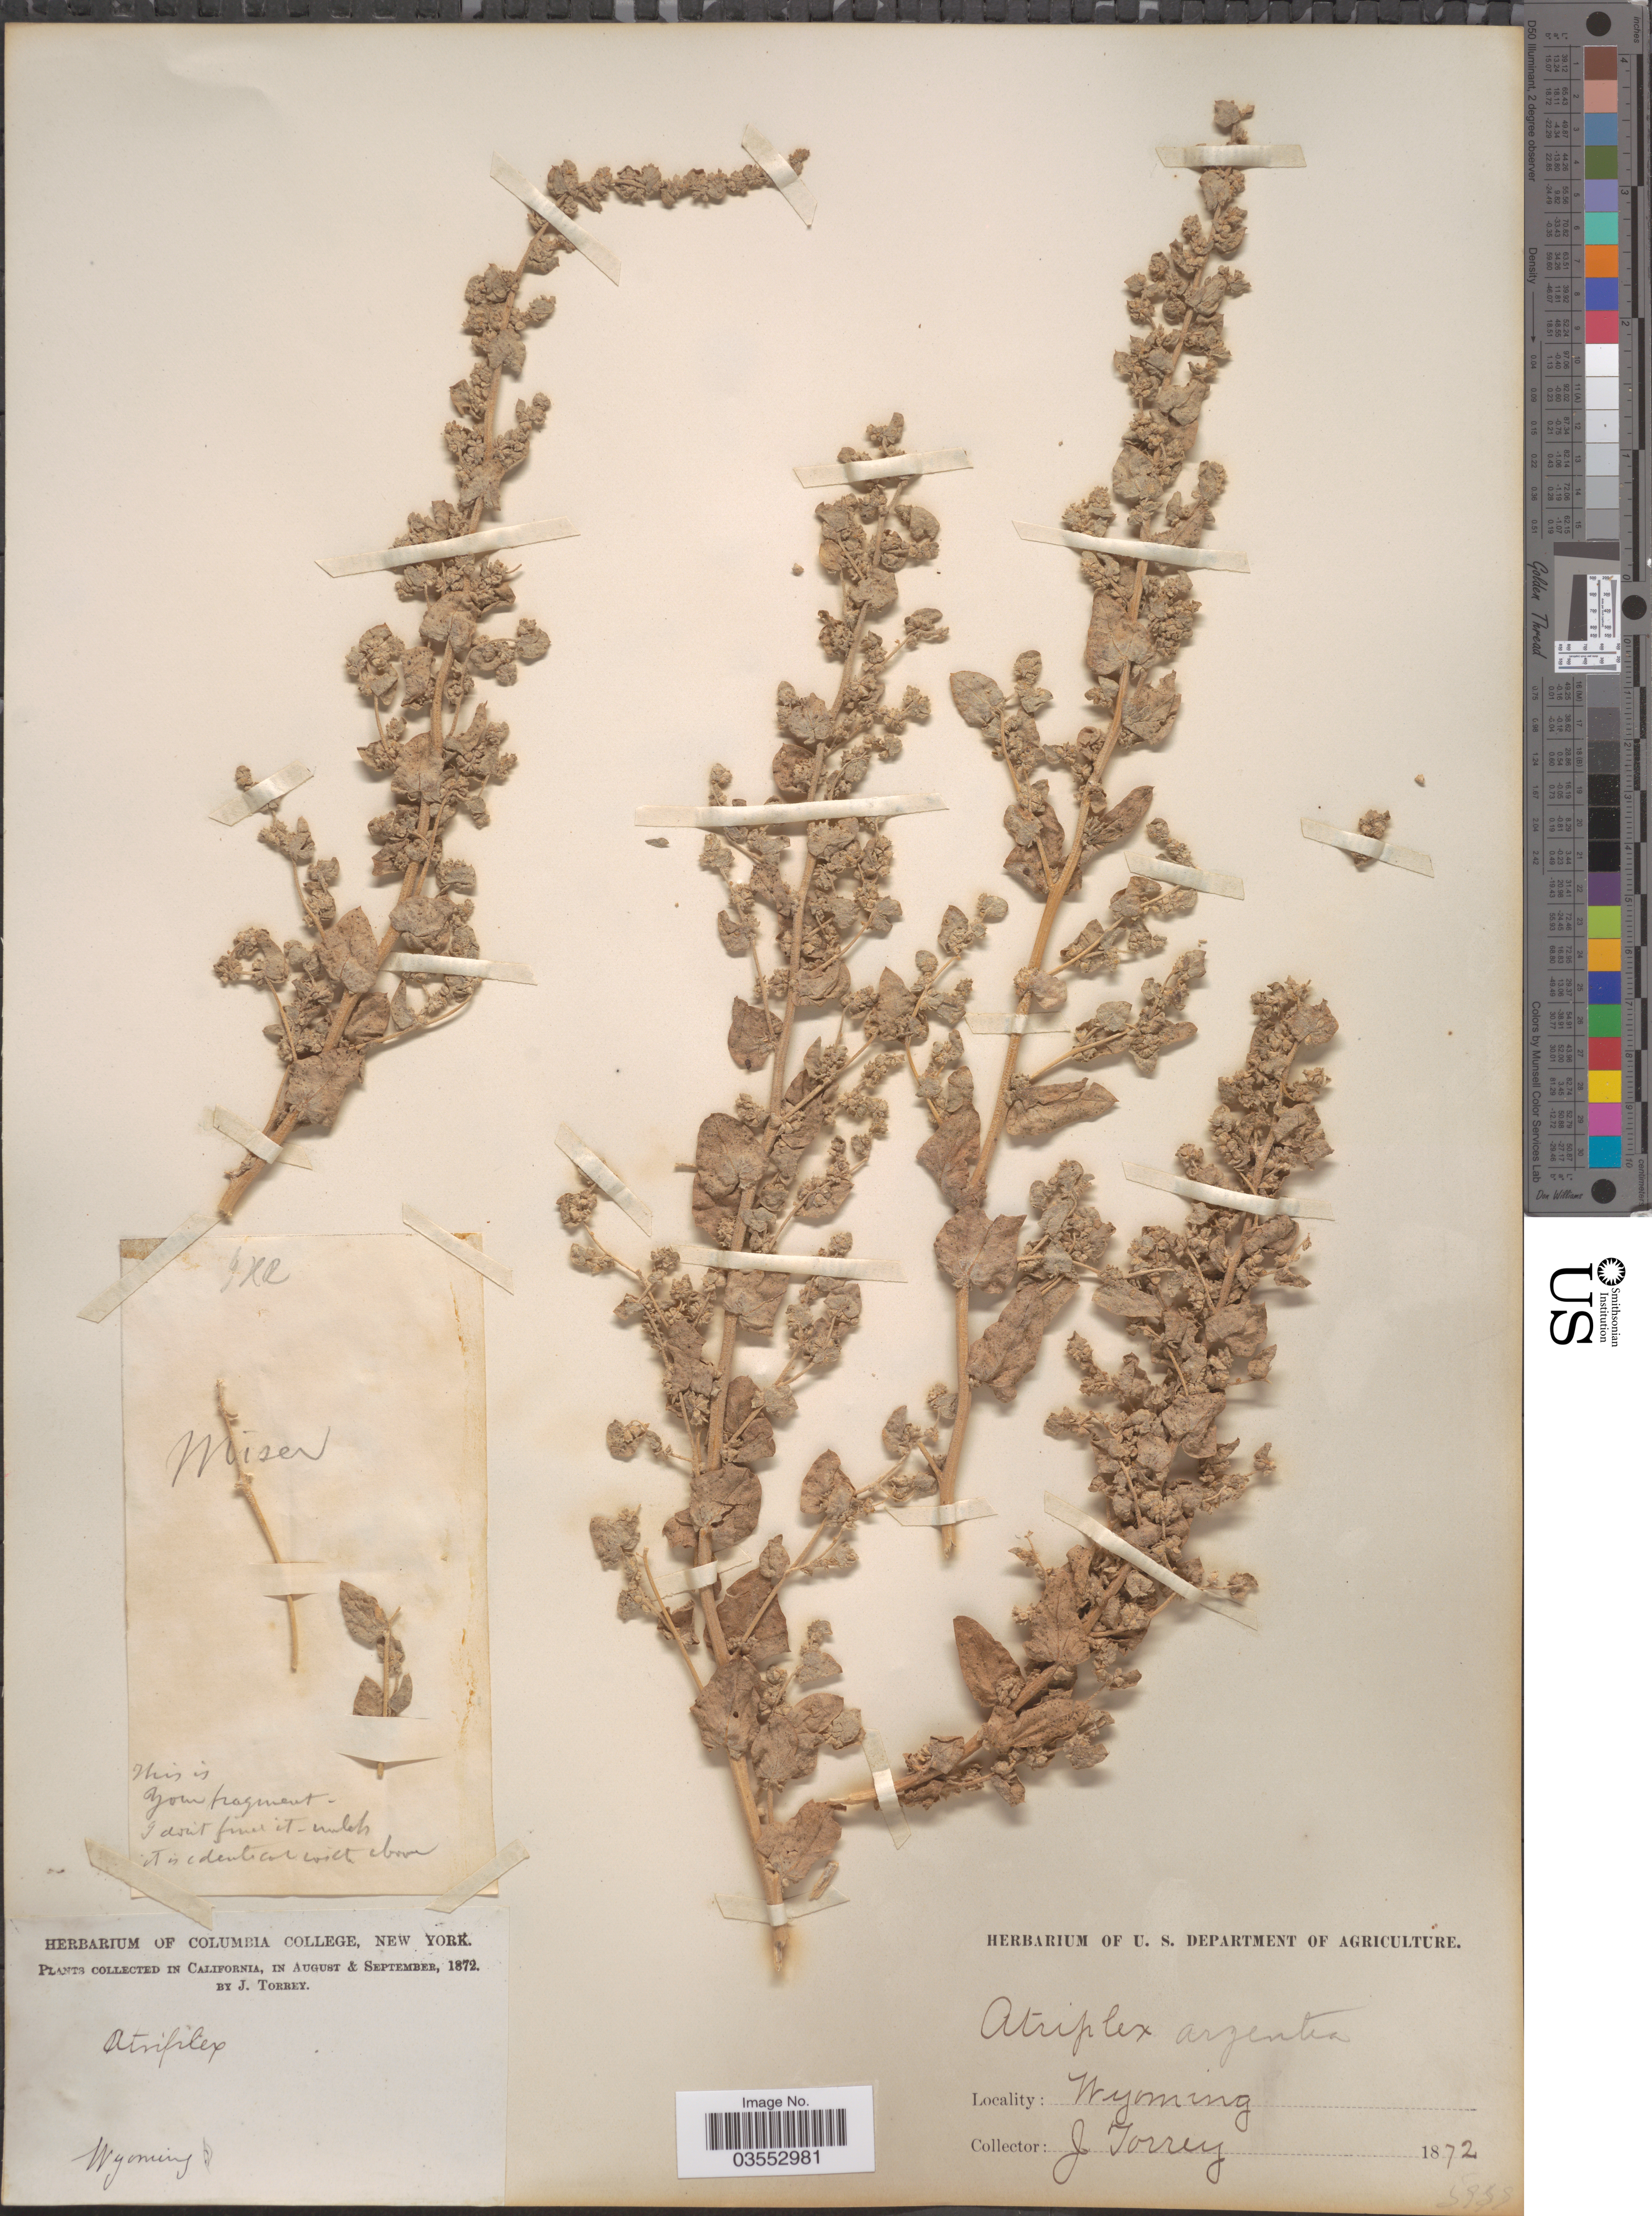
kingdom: Plantae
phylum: Tracheophyta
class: Magnoliopsida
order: Caryophyllales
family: Amaranthaceae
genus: Atriplex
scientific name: Atriplex truncata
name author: (Torr. ex S. Watson) A. Gray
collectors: J. Torrey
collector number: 5958*?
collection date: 1872-08/1872-09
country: United States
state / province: Wyoming